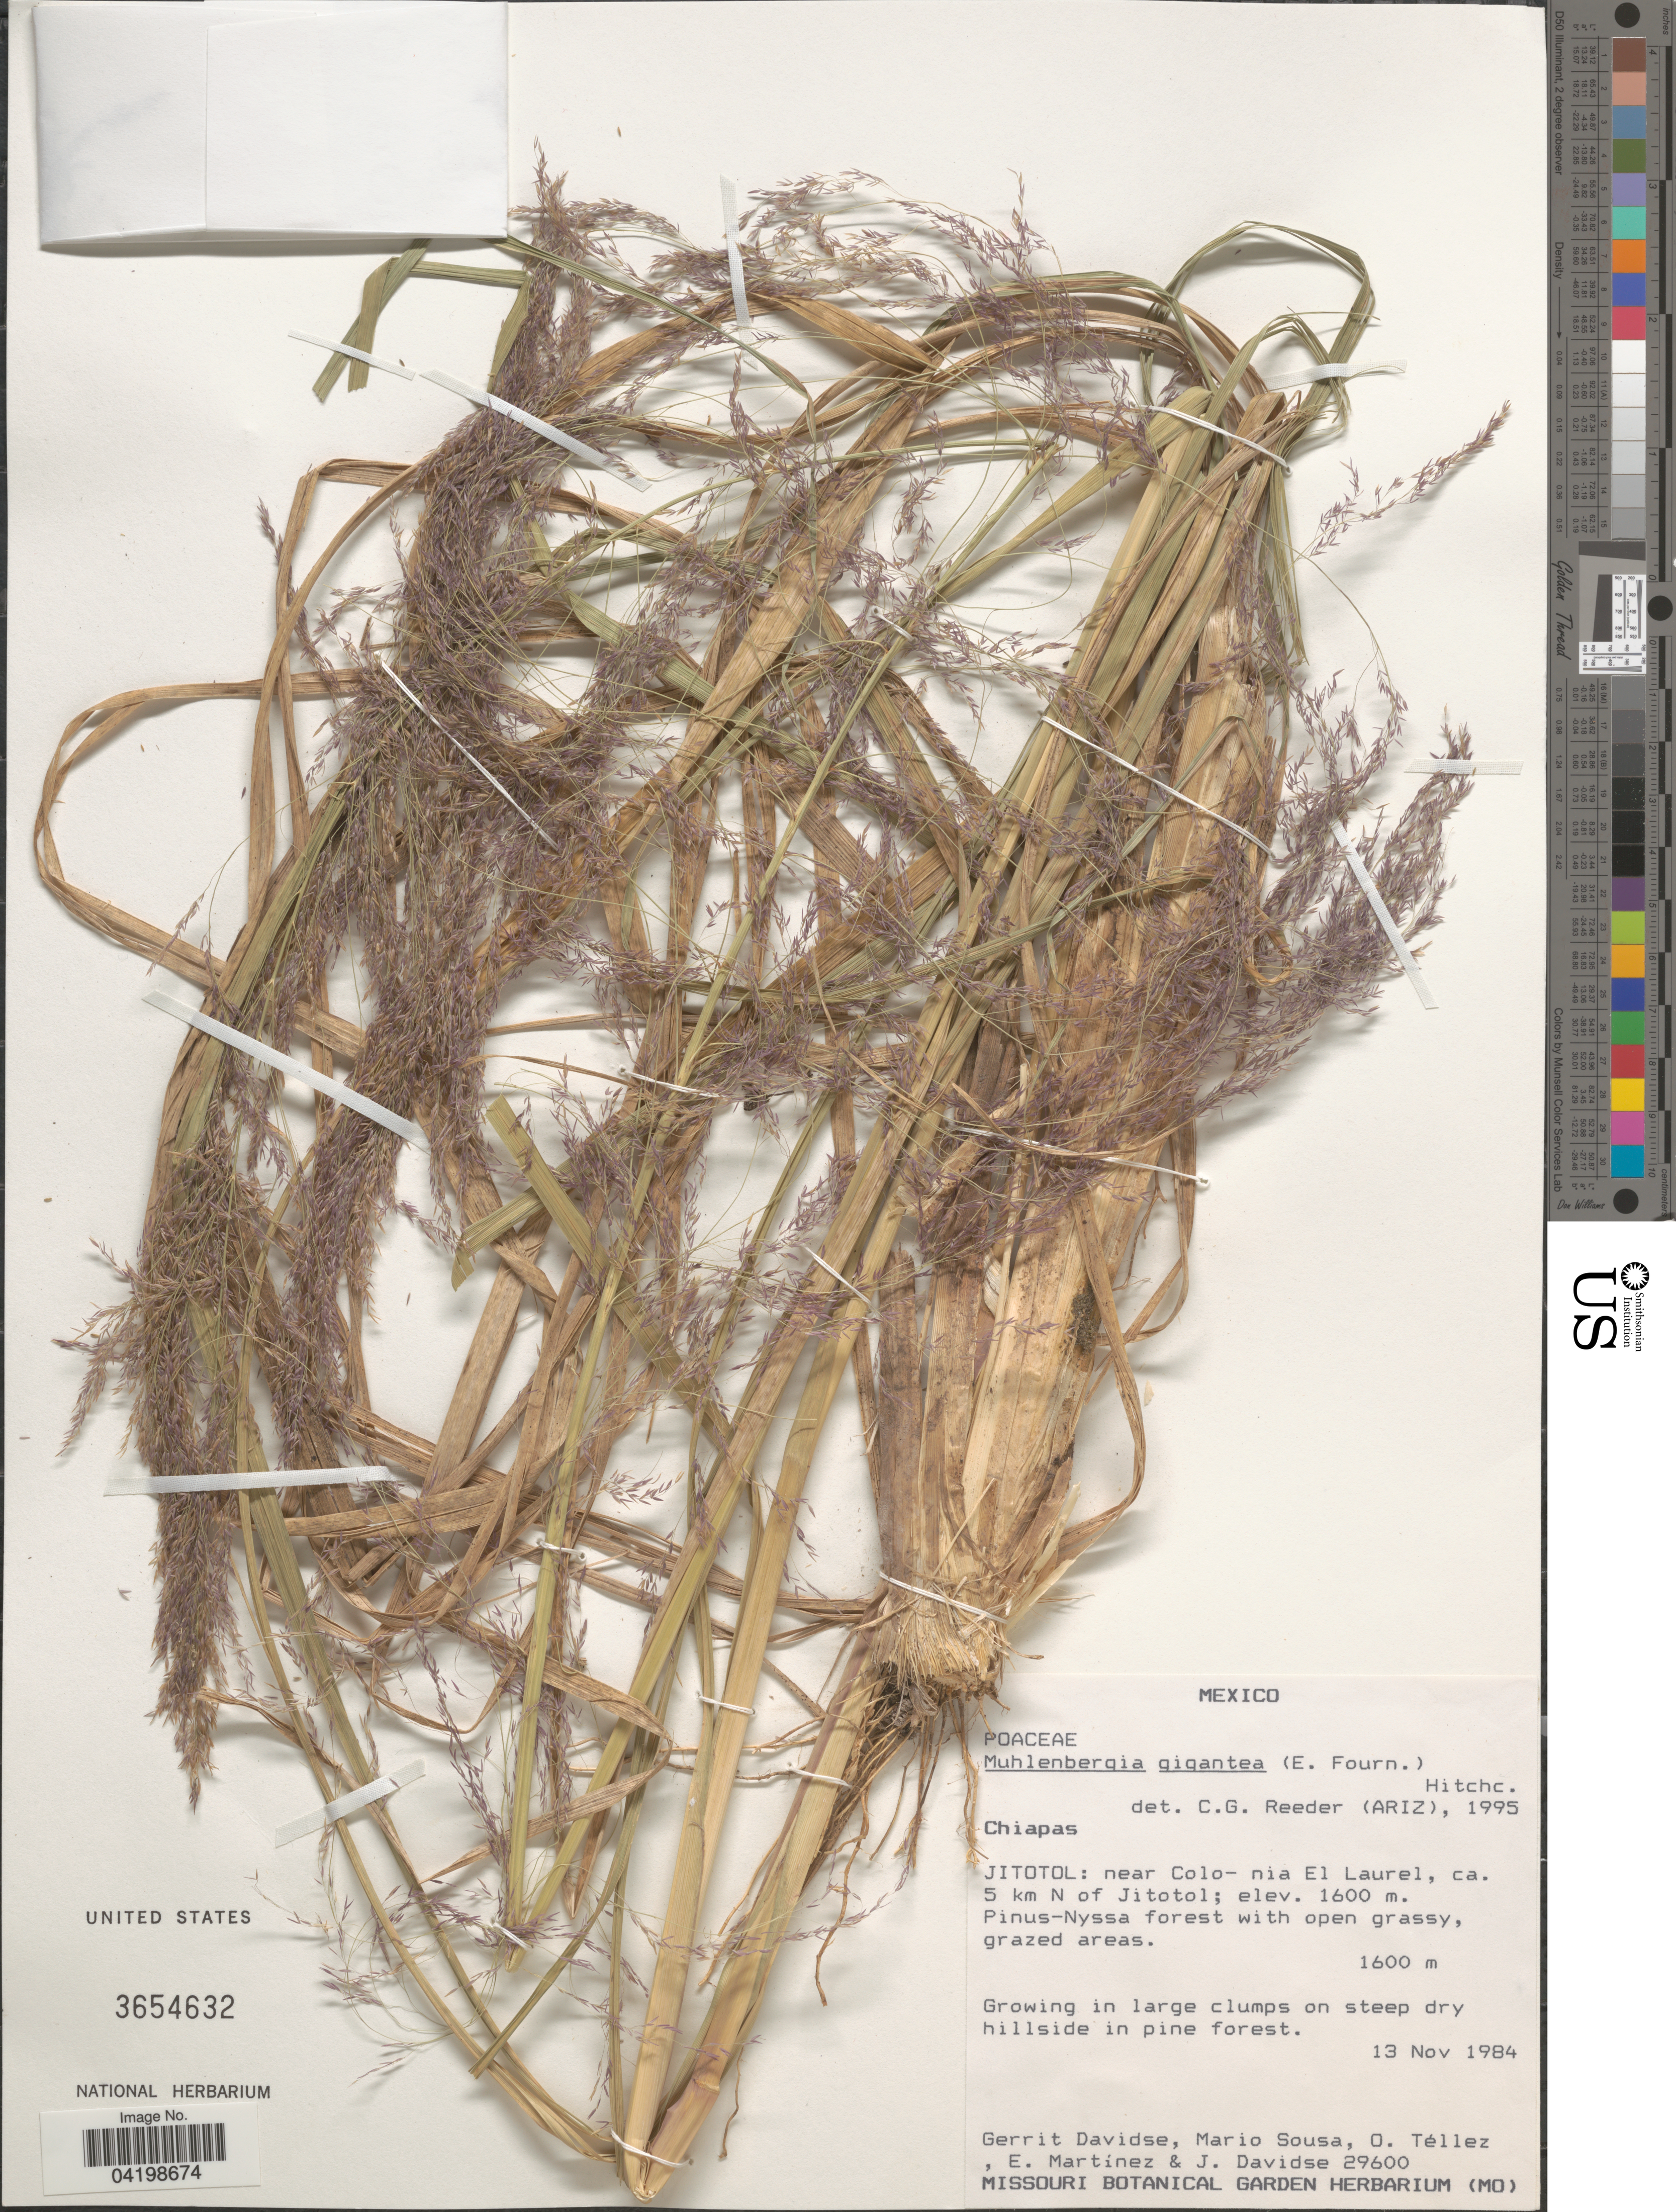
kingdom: Plantae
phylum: Tracheophyta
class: Liliopsida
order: Poales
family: Poaceae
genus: Muhlenbergia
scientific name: Muhlenbergia gigantea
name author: (E. Fourn.) Hitchc.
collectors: G. Davidse, M. Sousa S., O. Tellez, E. Martínez & J. Davidse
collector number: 29600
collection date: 1984-11-13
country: Mexico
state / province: Chiapas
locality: Jitotol: near Colo- nia El Laurel, ca. 5 km N of Jitotol.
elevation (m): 1600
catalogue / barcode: US 3654632